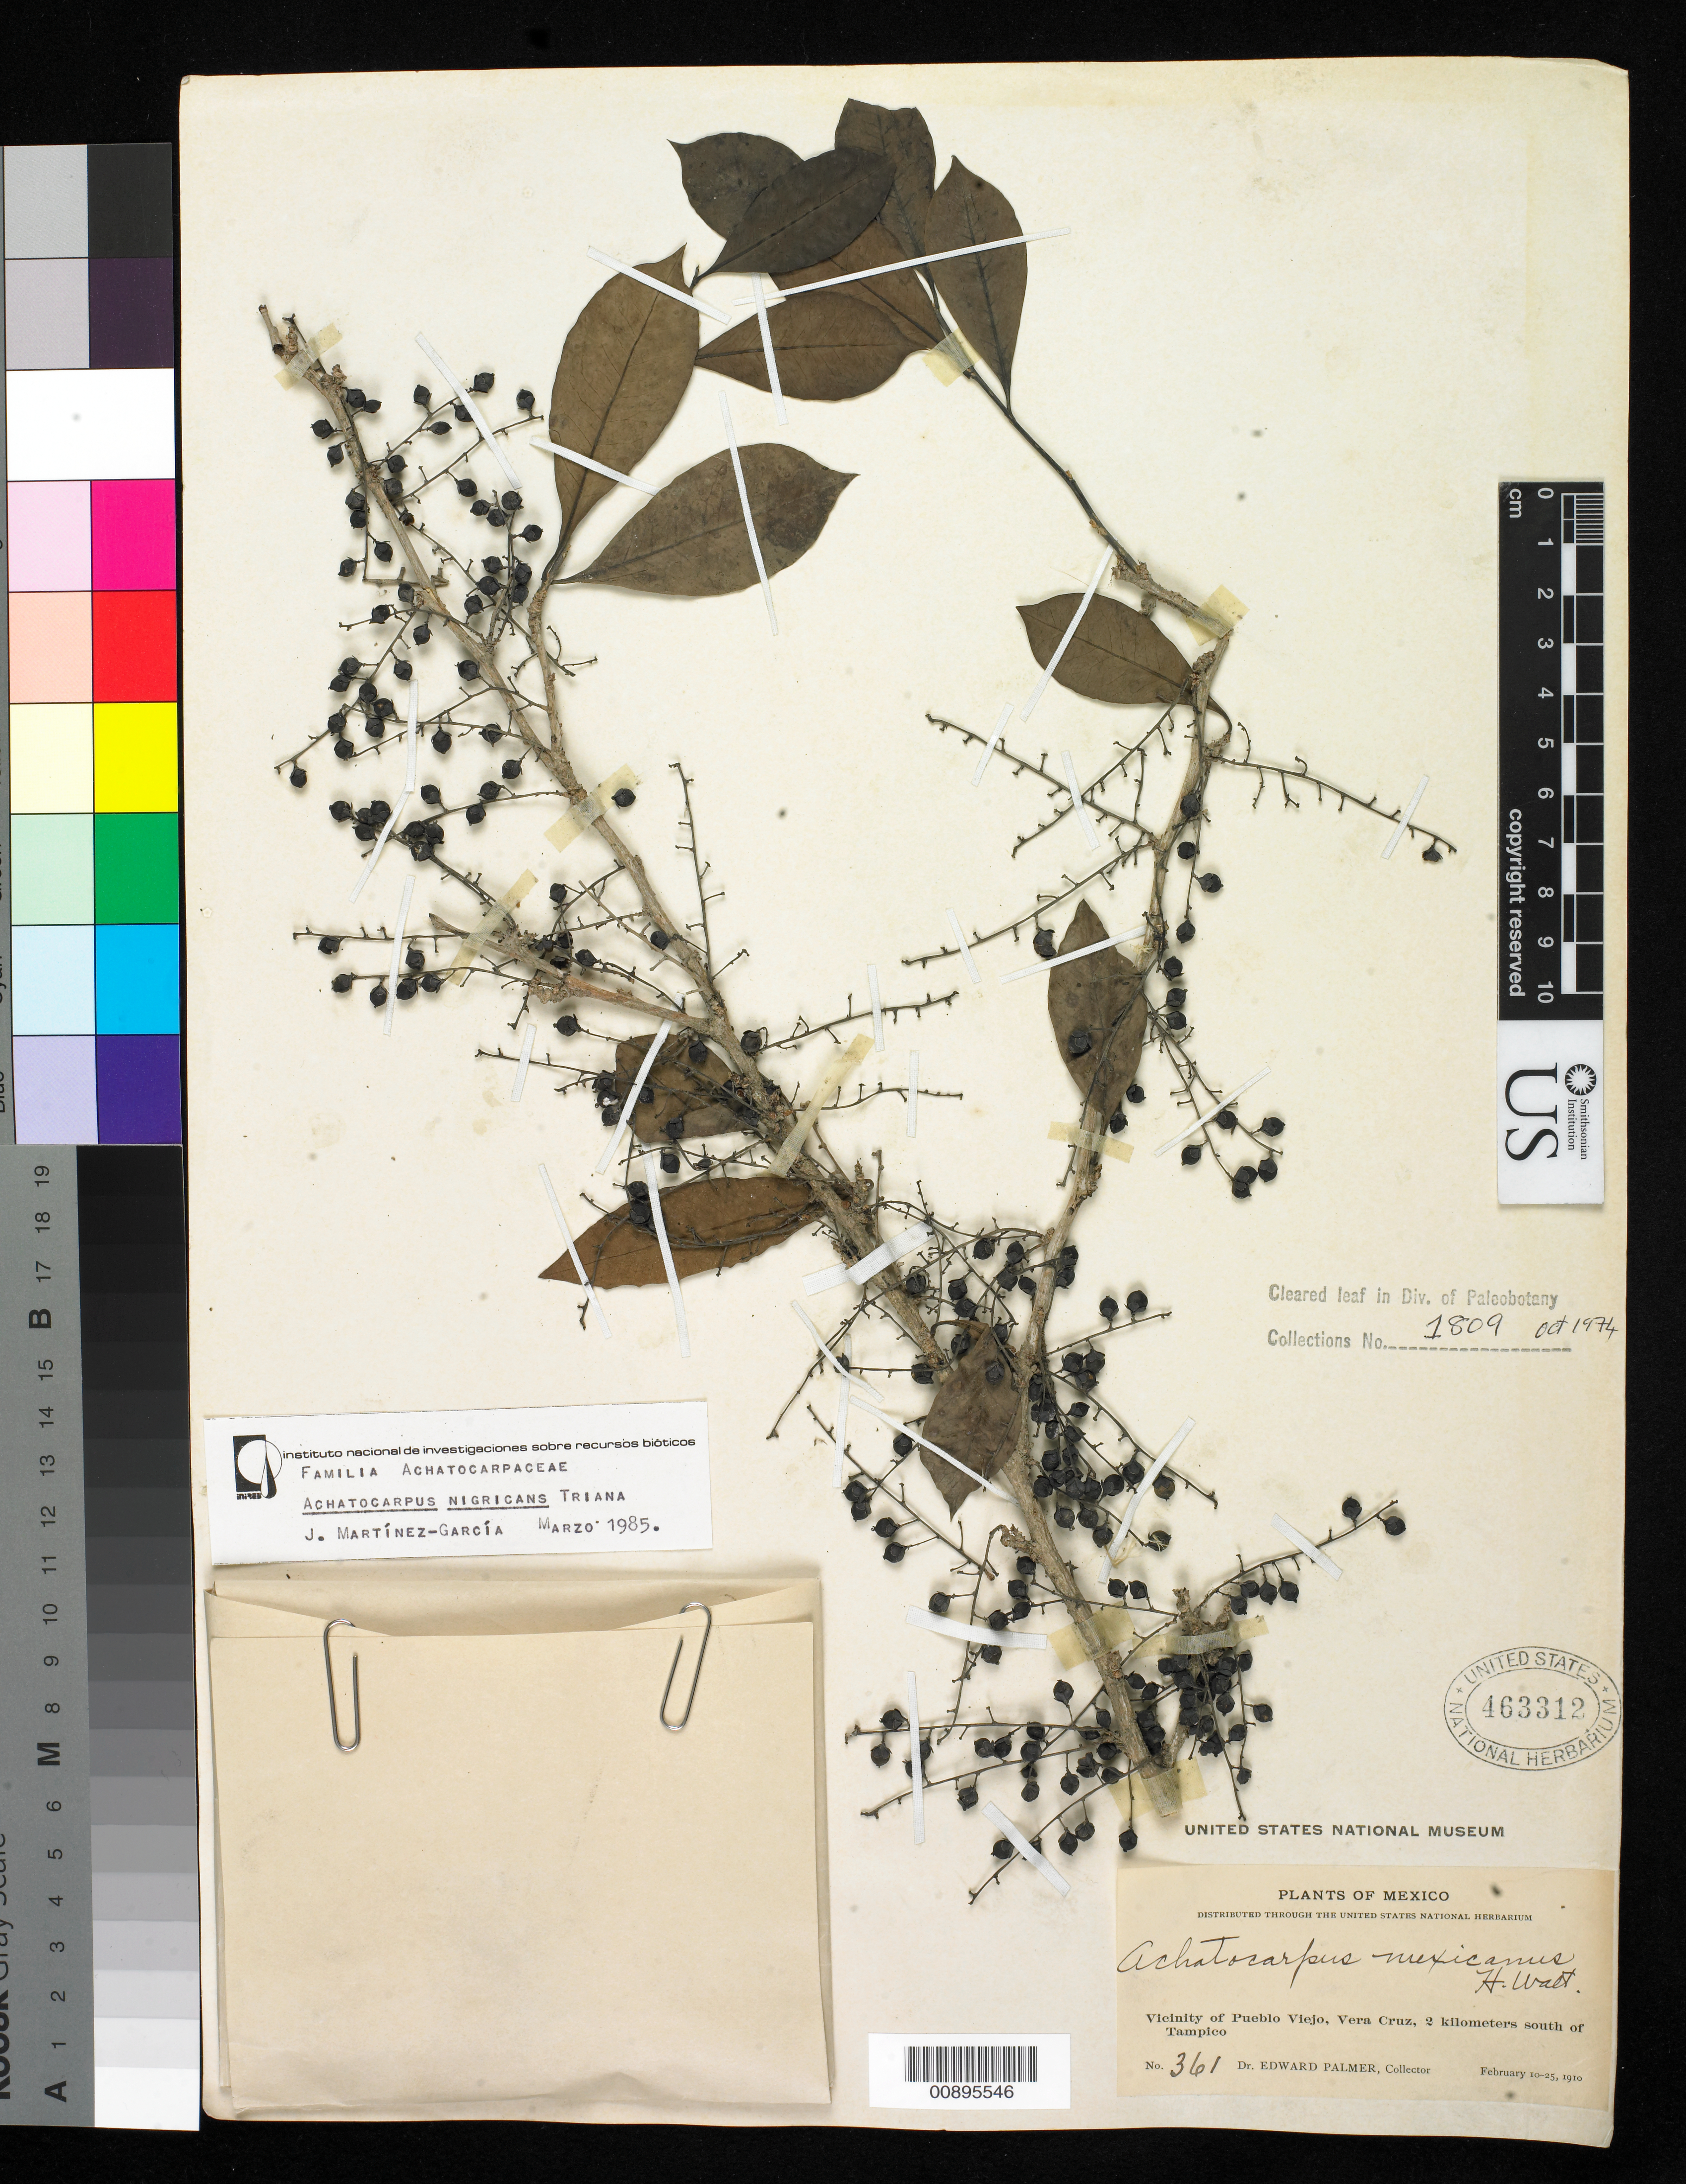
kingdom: Plantae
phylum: Tracheophyta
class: Magnoliopsida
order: Caryophyllales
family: Achatocarpaceae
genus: Achatocarpus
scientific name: Achatocarpus nigricans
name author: Triana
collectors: E. Palmer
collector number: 361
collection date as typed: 10 Feb 1910 to 25 Feb 1910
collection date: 1910-02-10/1910-02-25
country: Mexico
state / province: Veracruz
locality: Vicinity of Pueblo Viejo, Veracruz, 2 kilometers south of Tampico.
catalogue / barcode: US 463312